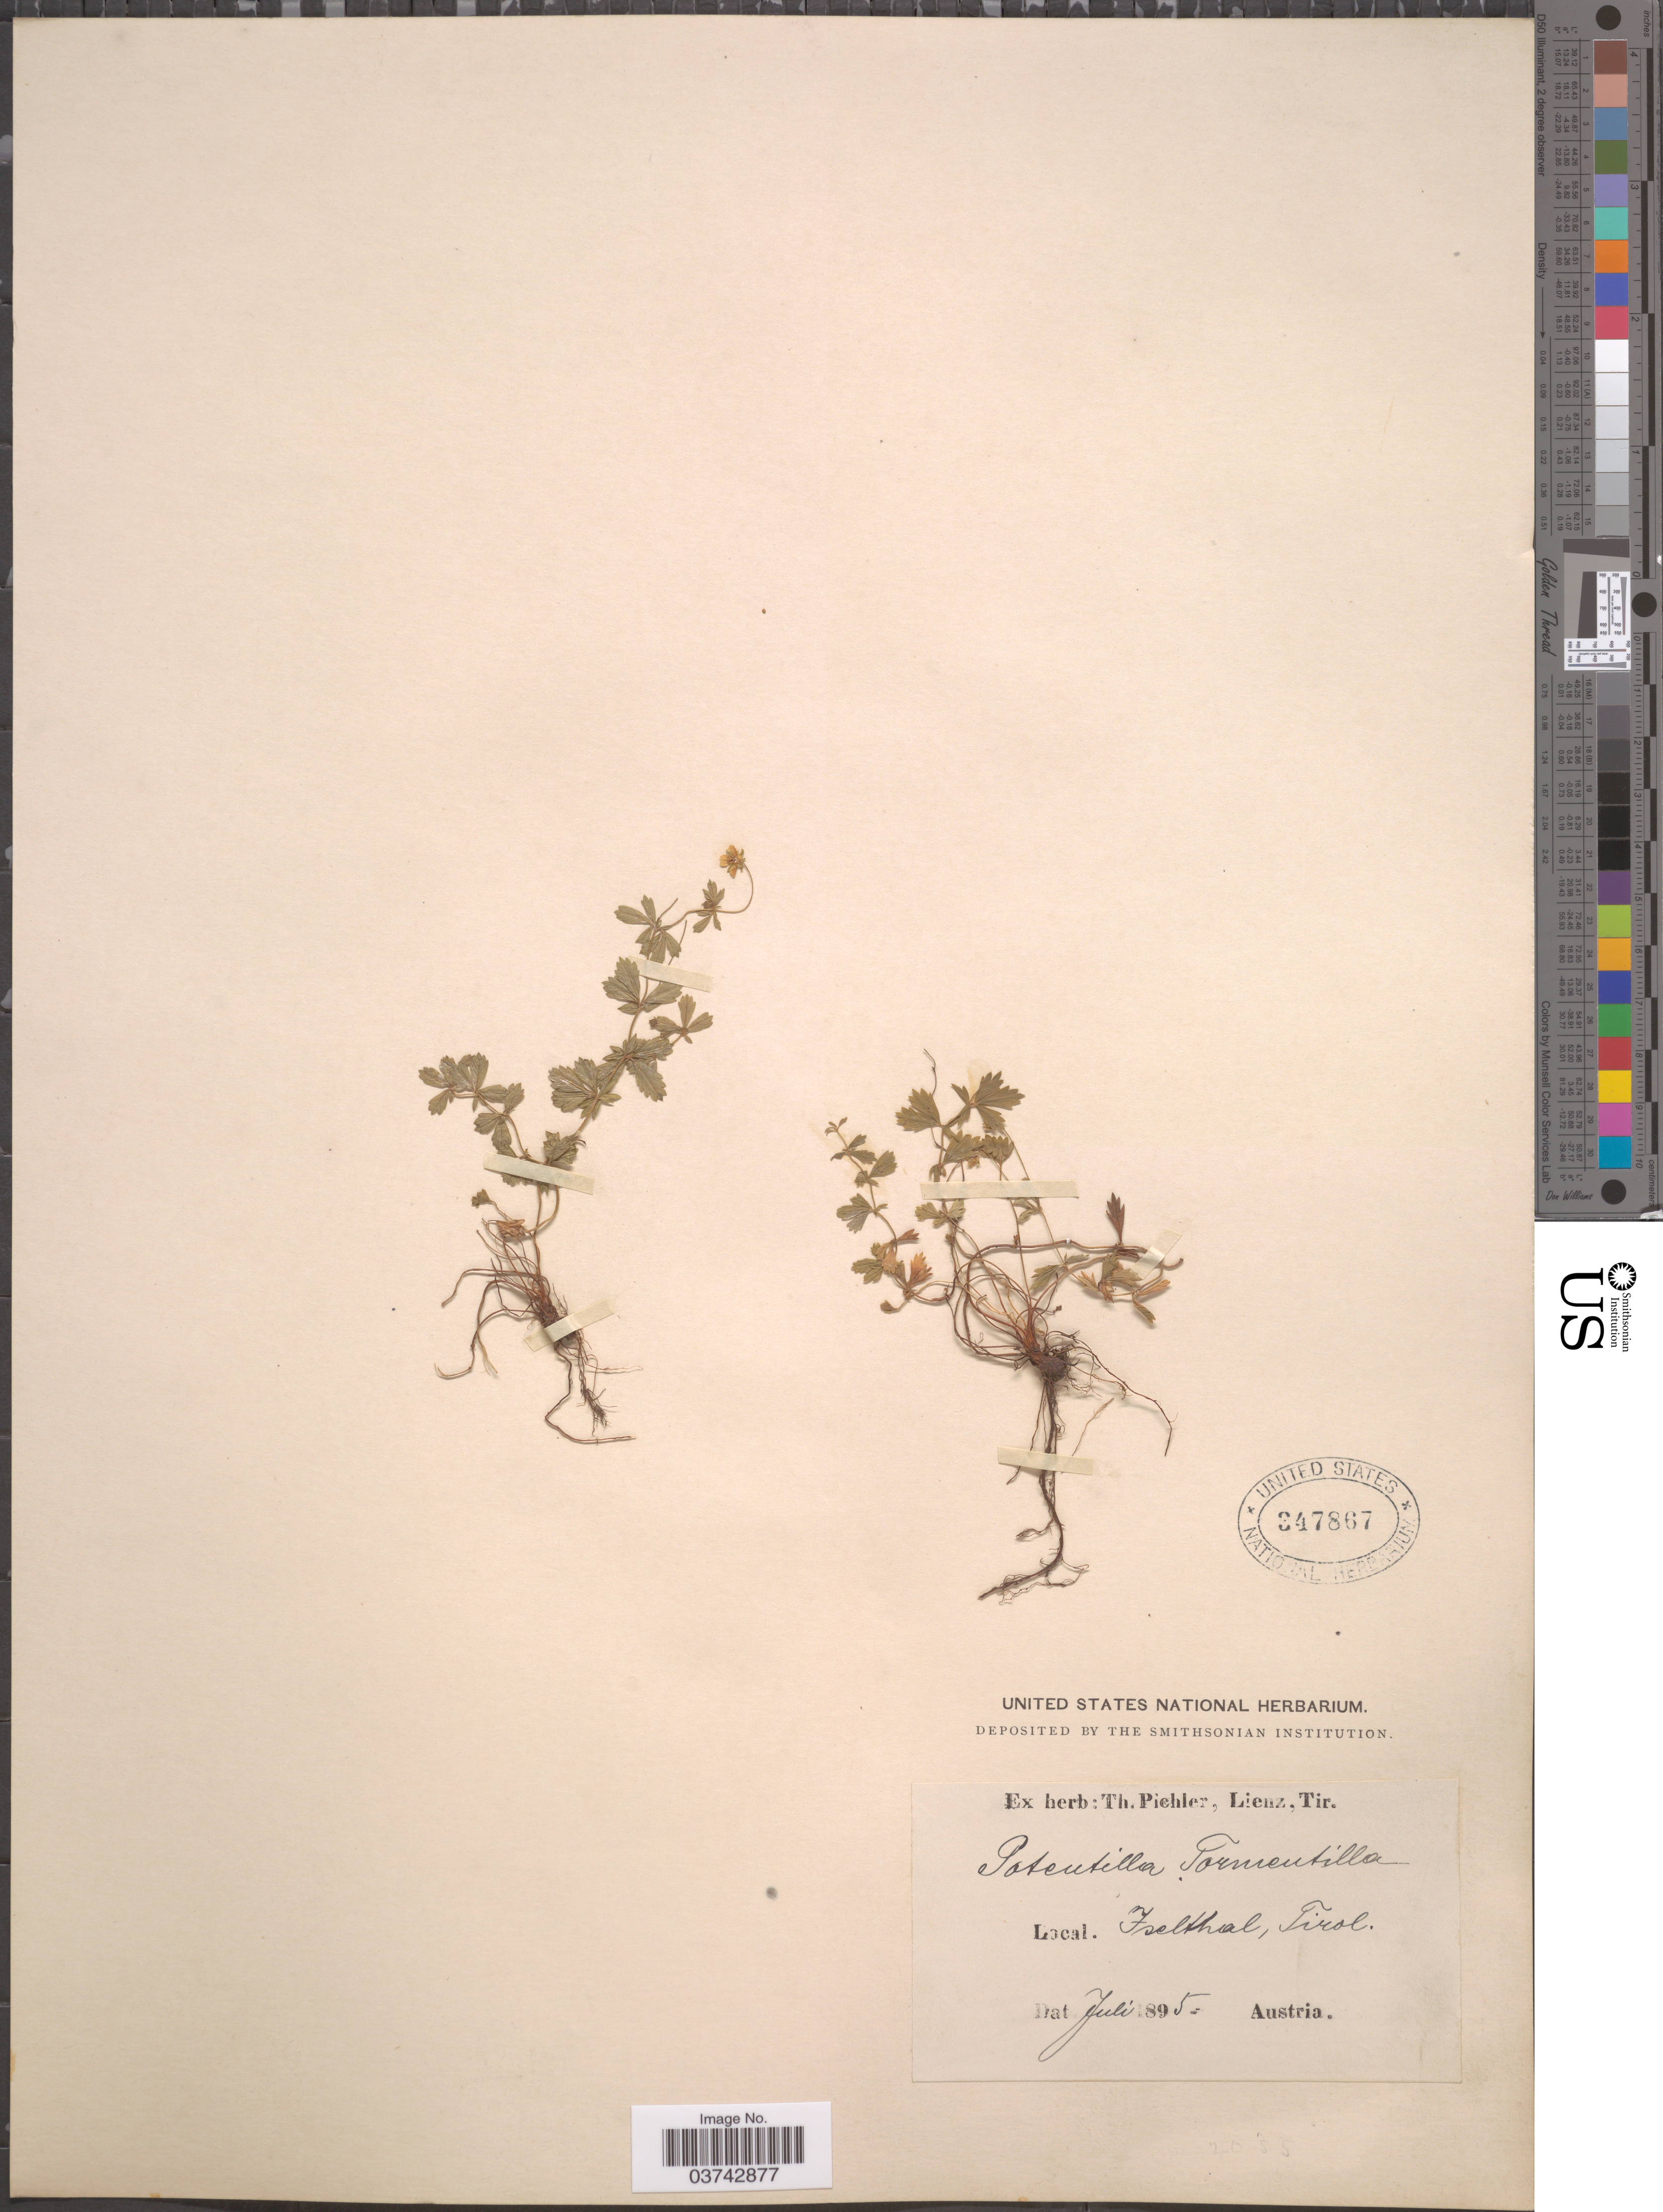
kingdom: Plantae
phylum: Tracheophyta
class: Magnoliopsida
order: Rosales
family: Rosaceae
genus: Potentilla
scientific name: Potentilla tormentilla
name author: Neck.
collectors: ex herb. T. Pichler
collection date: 1895-07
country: Austria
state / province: Tirol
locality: Iselthal.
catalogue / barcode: US 347867